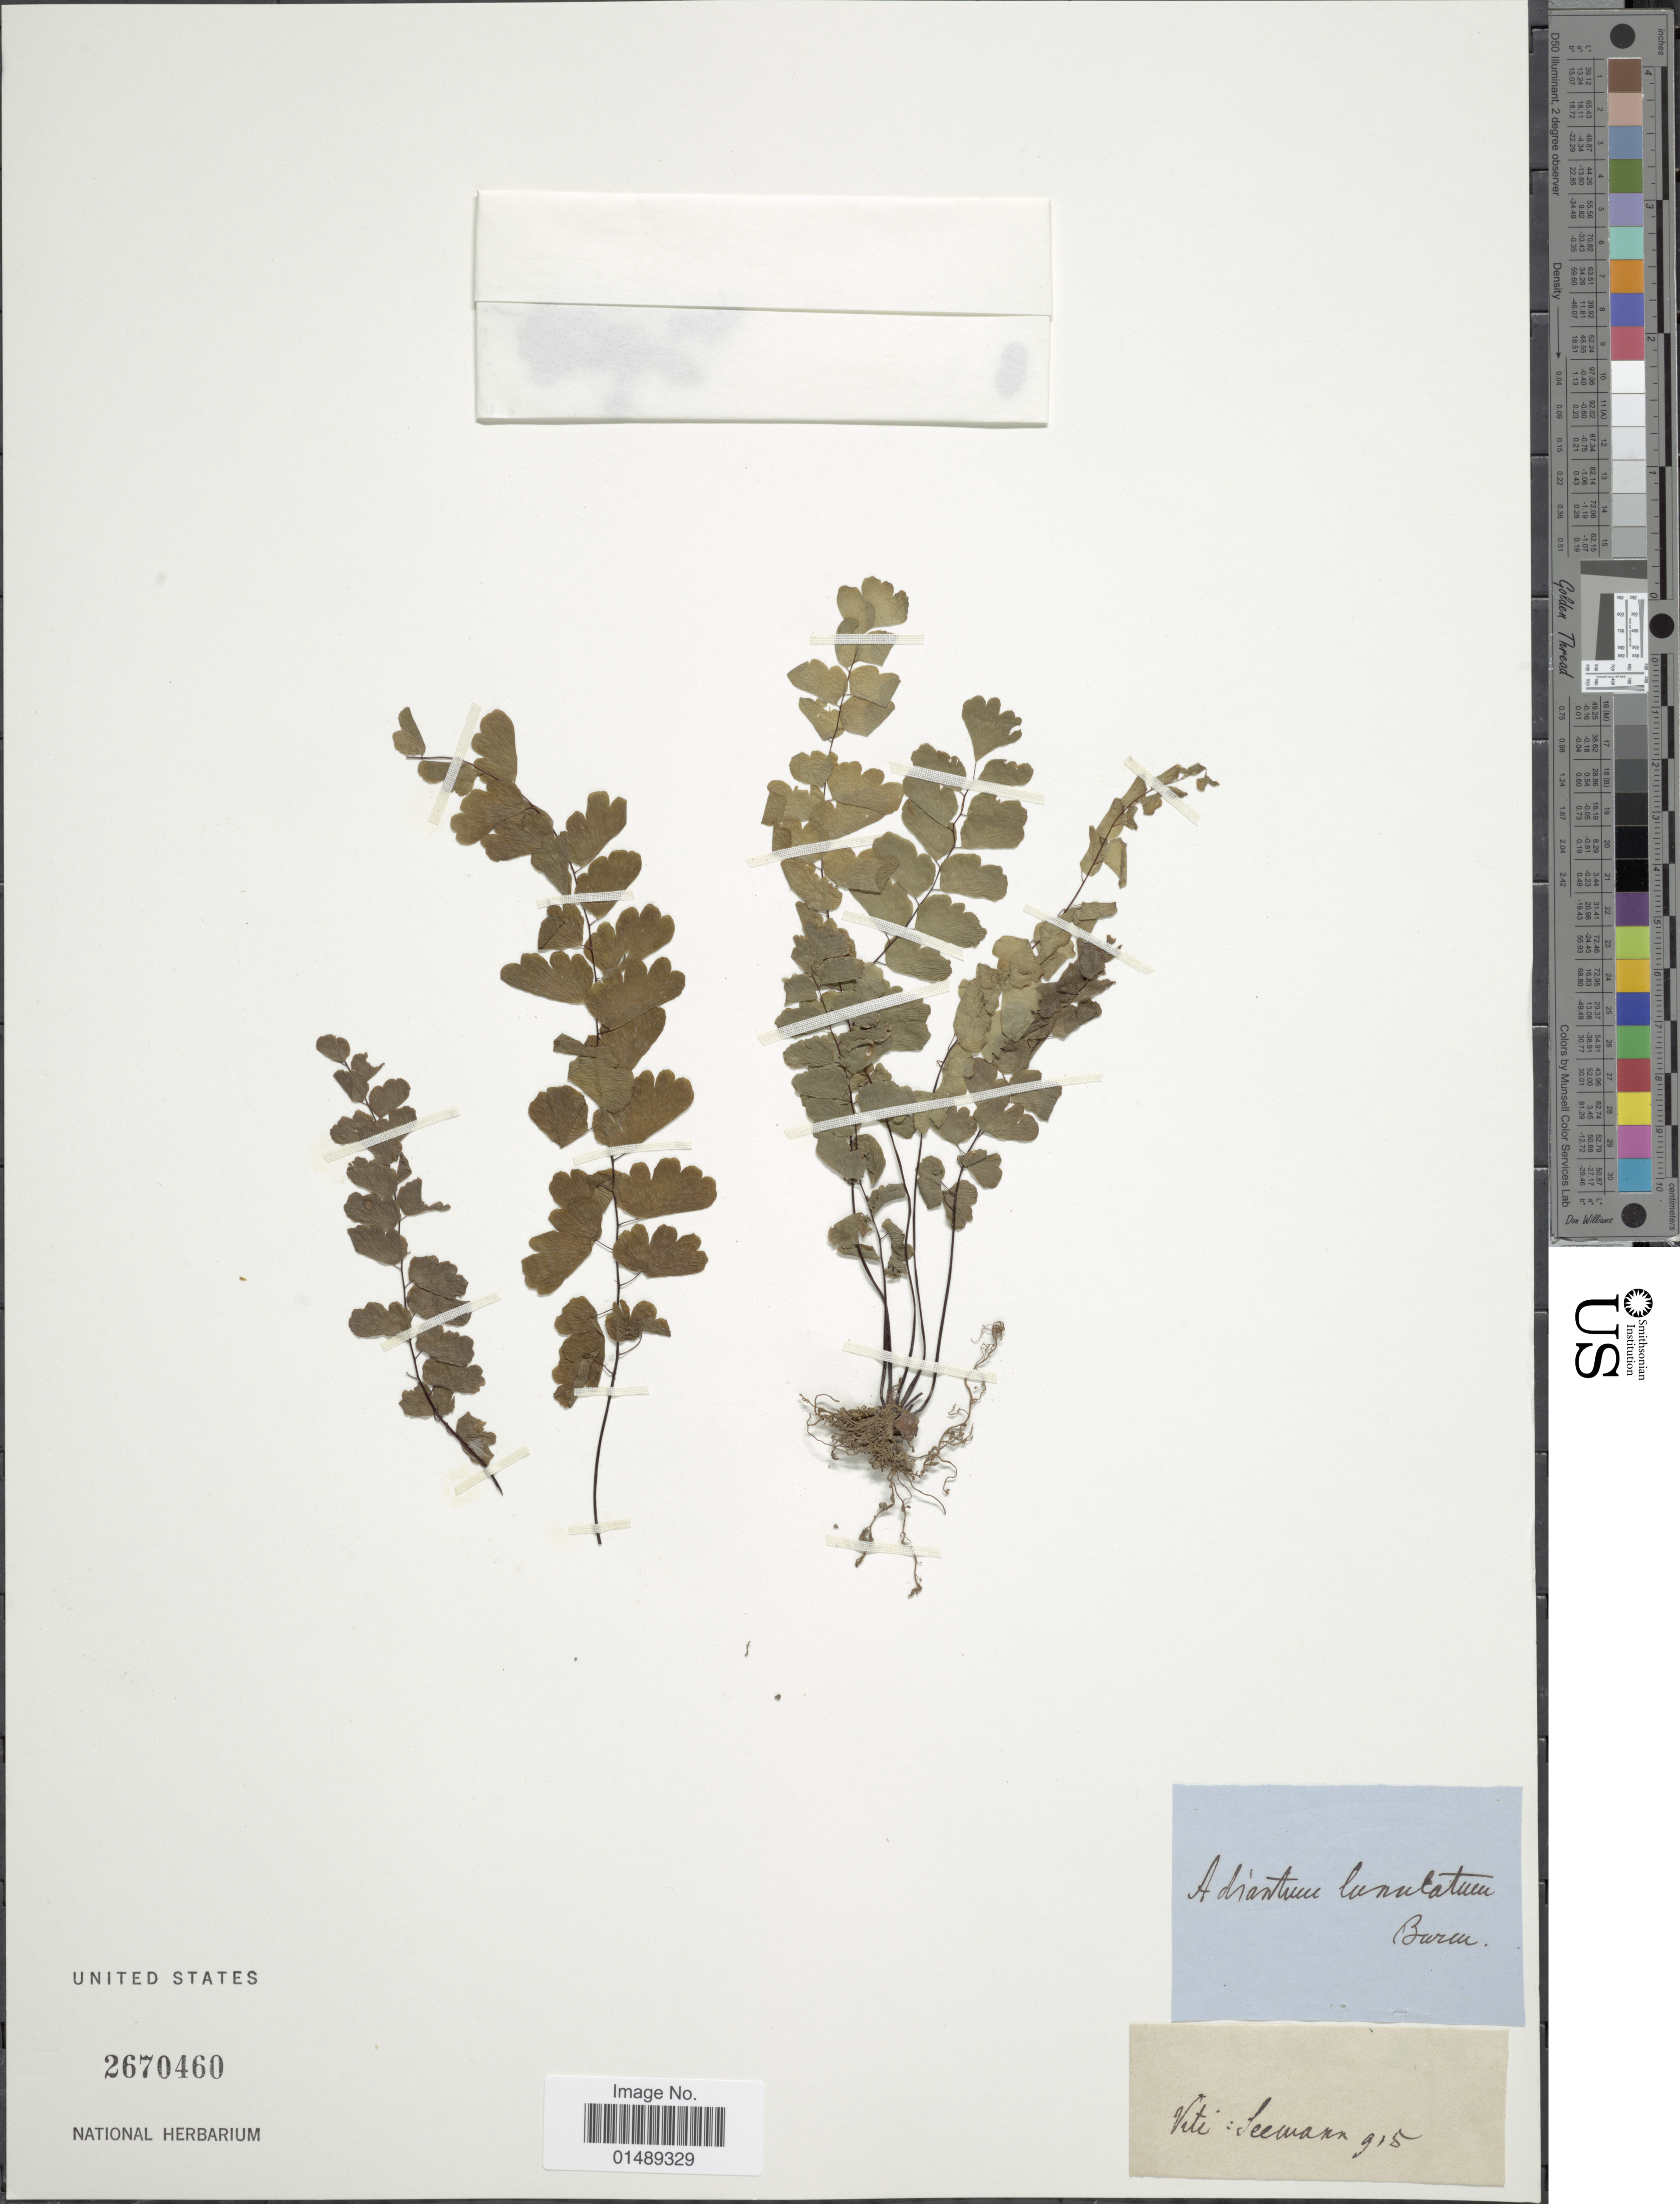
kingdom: Plantae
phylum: Tracheophyta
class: Polypodiopsida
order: Polypodiales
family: Pteridaceae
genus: Adiantum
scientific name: Adiantum philippense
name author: L.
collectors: -. Seemann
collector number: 915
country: Fiji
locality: Viti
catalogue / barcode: US 2670460